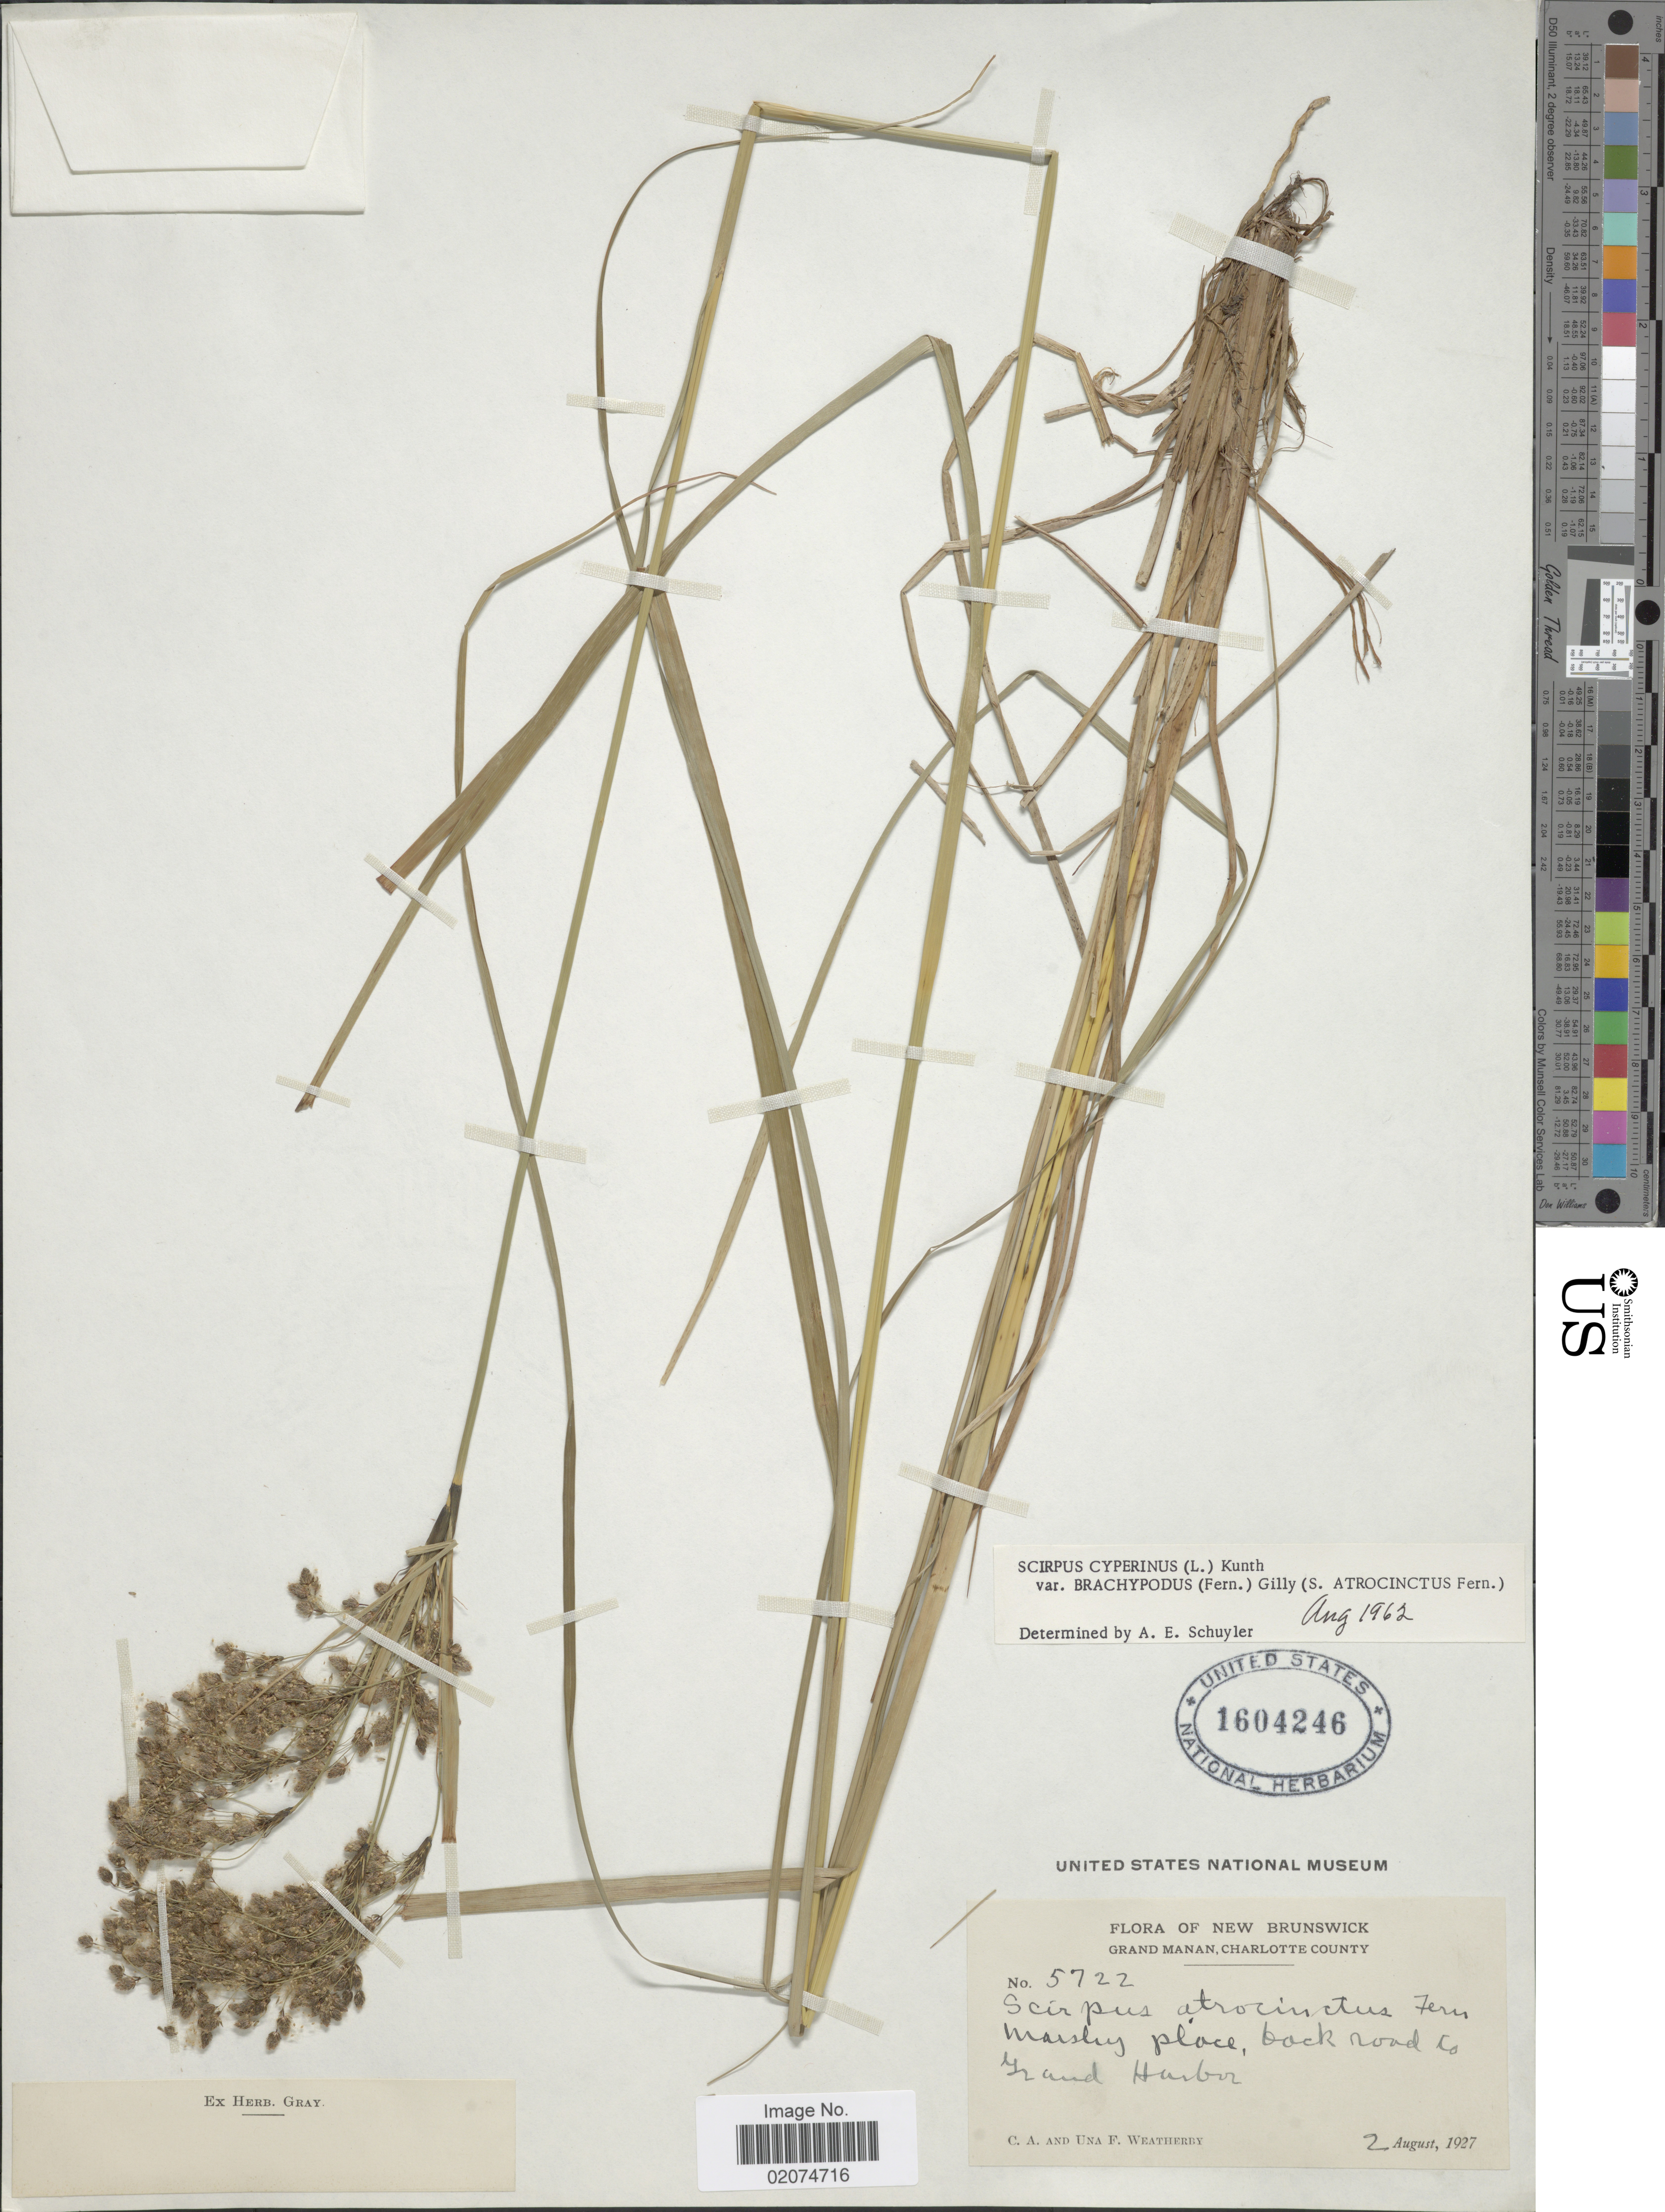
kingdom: Plantae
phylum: Tracheophyta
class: Liliopsida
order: Poales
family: Cyperaceae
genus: Scirpus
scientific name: Scirpus atrocinctus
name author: Fernald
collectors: C. A. Weatherby & U. L. Weatherby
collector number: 5722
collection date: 1927-08-02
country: Canada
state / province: New Brunswick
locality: New Brunswick, Grand Manan, Charlotte County, Marshy place, back road to Grand Harbor.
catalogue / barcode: US 1604246